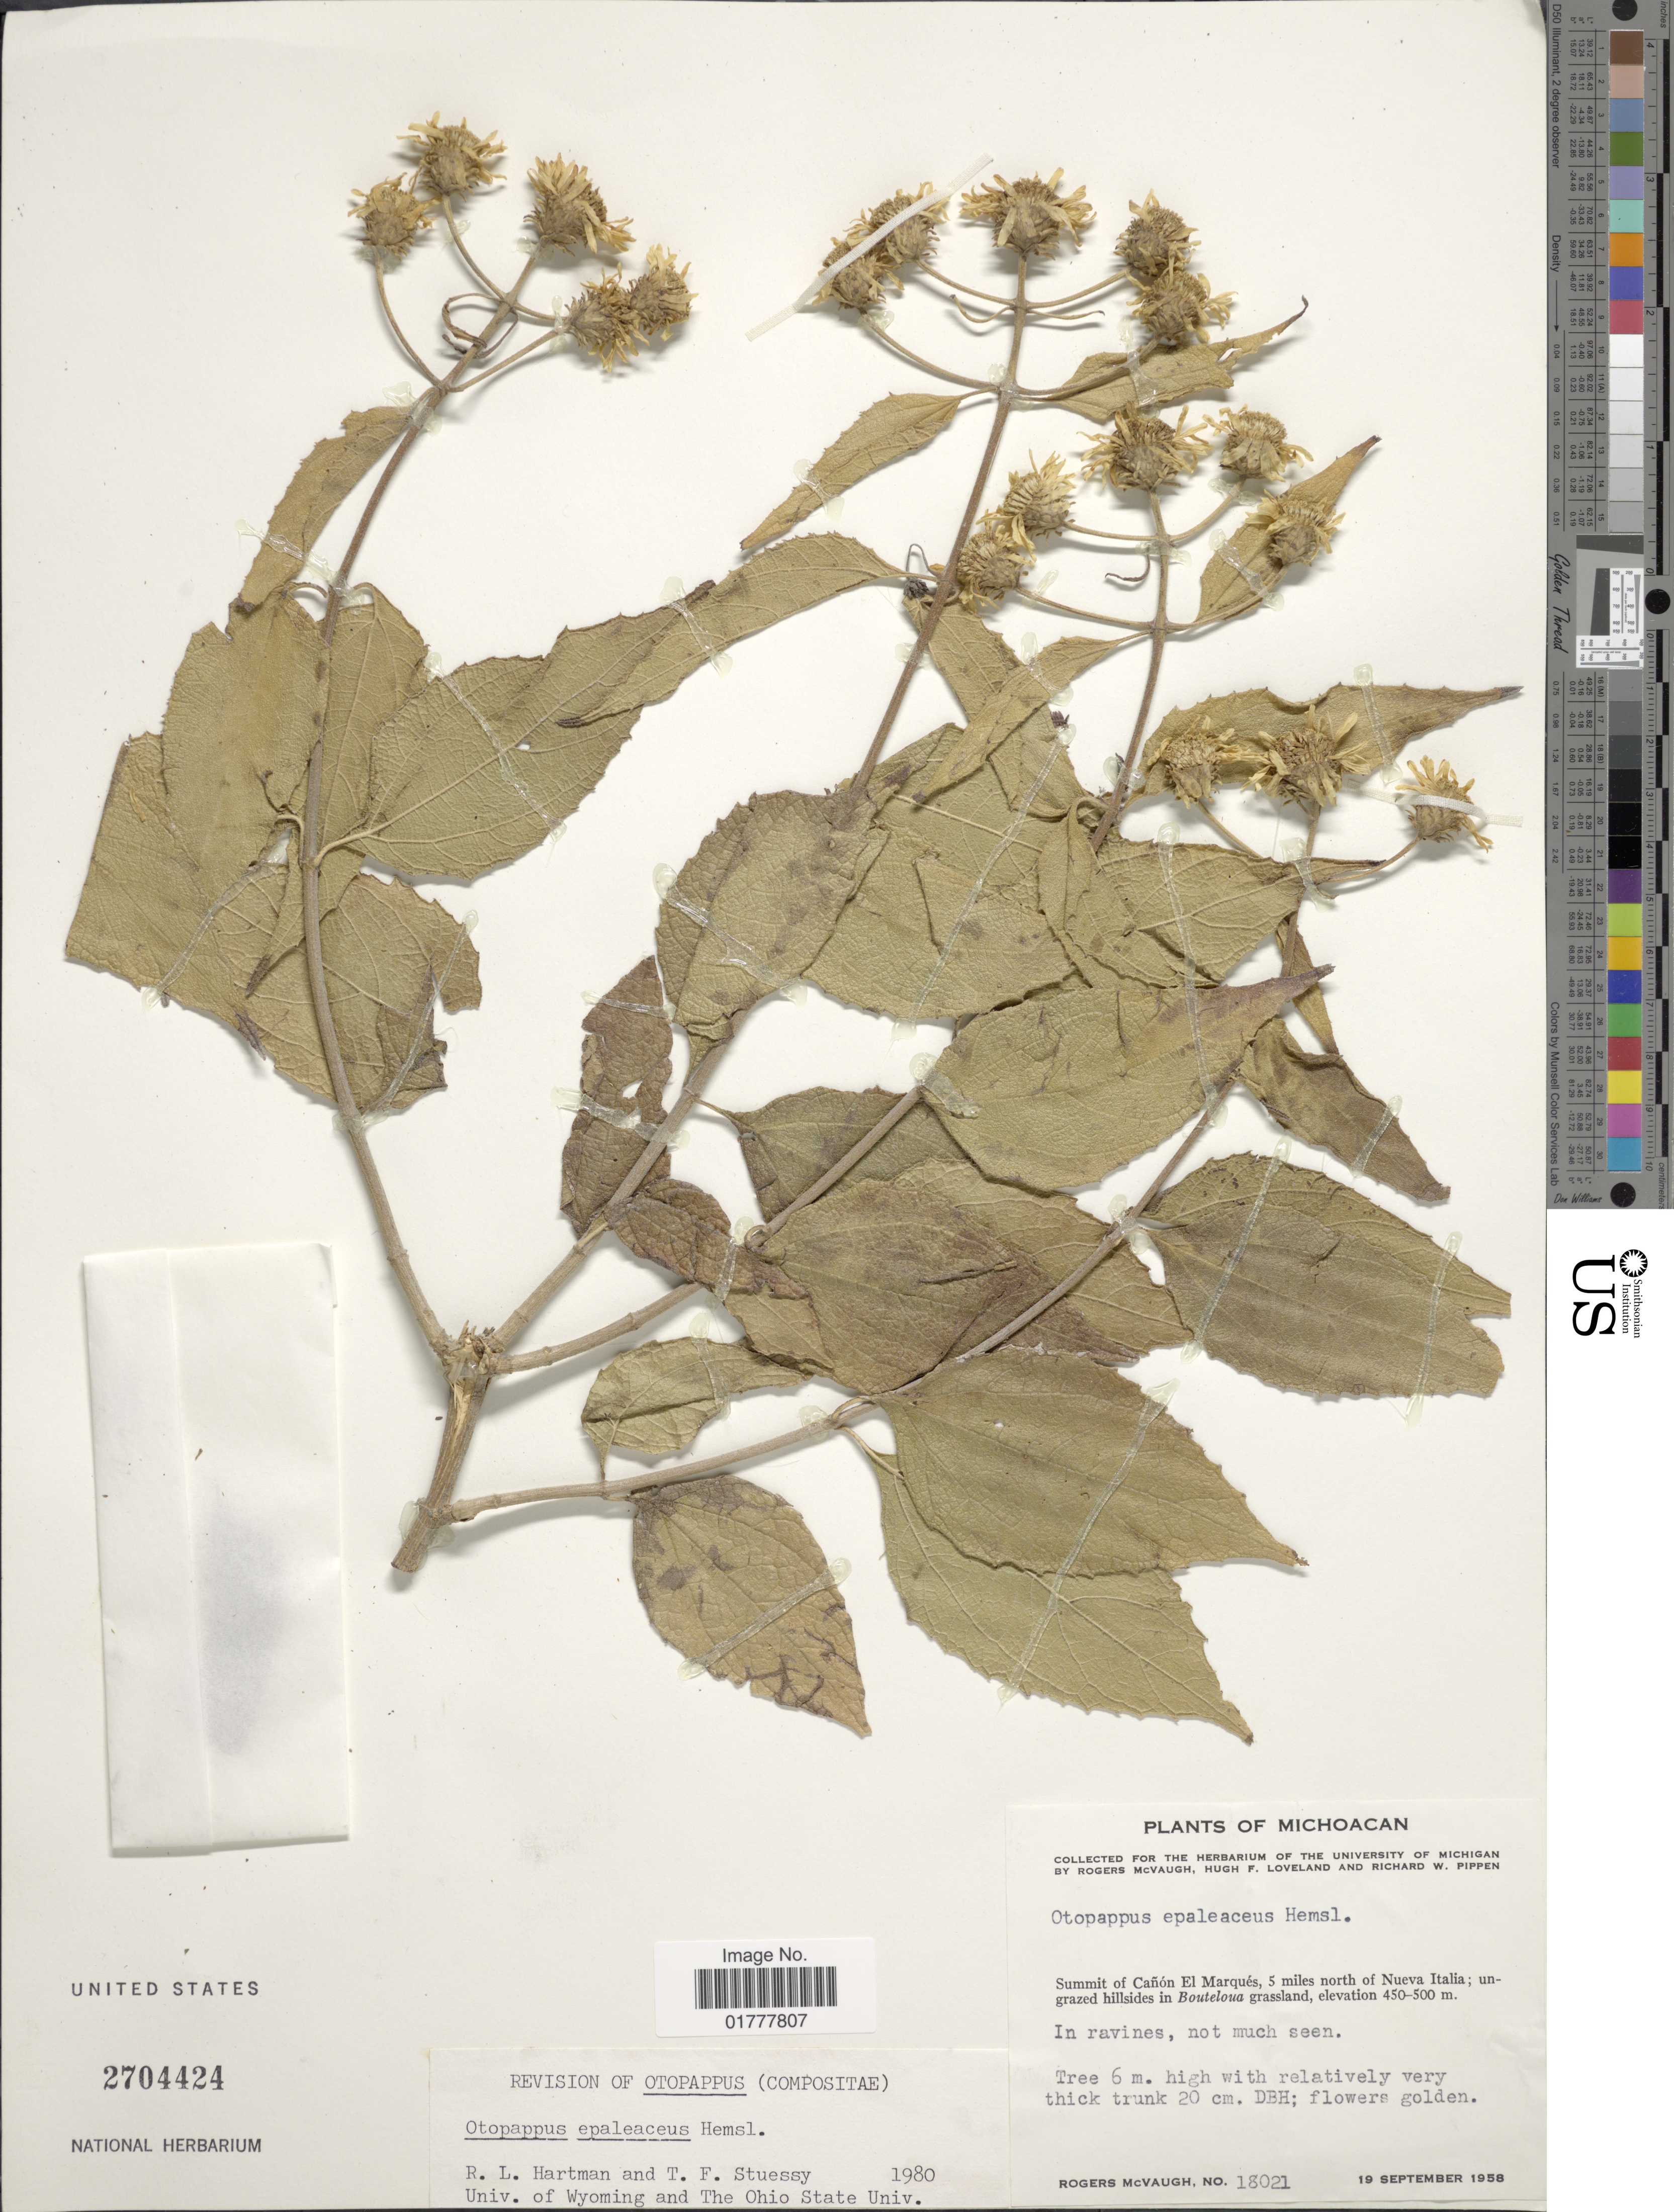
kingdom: Plantae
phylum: Tracheophyta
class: Magnoliopsida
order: Asterales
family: Asteraceae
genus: Otopappus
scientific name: Otopappus epaleaceus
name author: Hemsl.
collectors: R. McVaugh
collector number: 18021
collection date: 1958-09-19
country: Mexico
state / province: Michoacán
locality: Summit of Canon El Marques, 5 miles north of Nueva Italia.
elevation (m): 450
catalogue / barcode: US 2704424